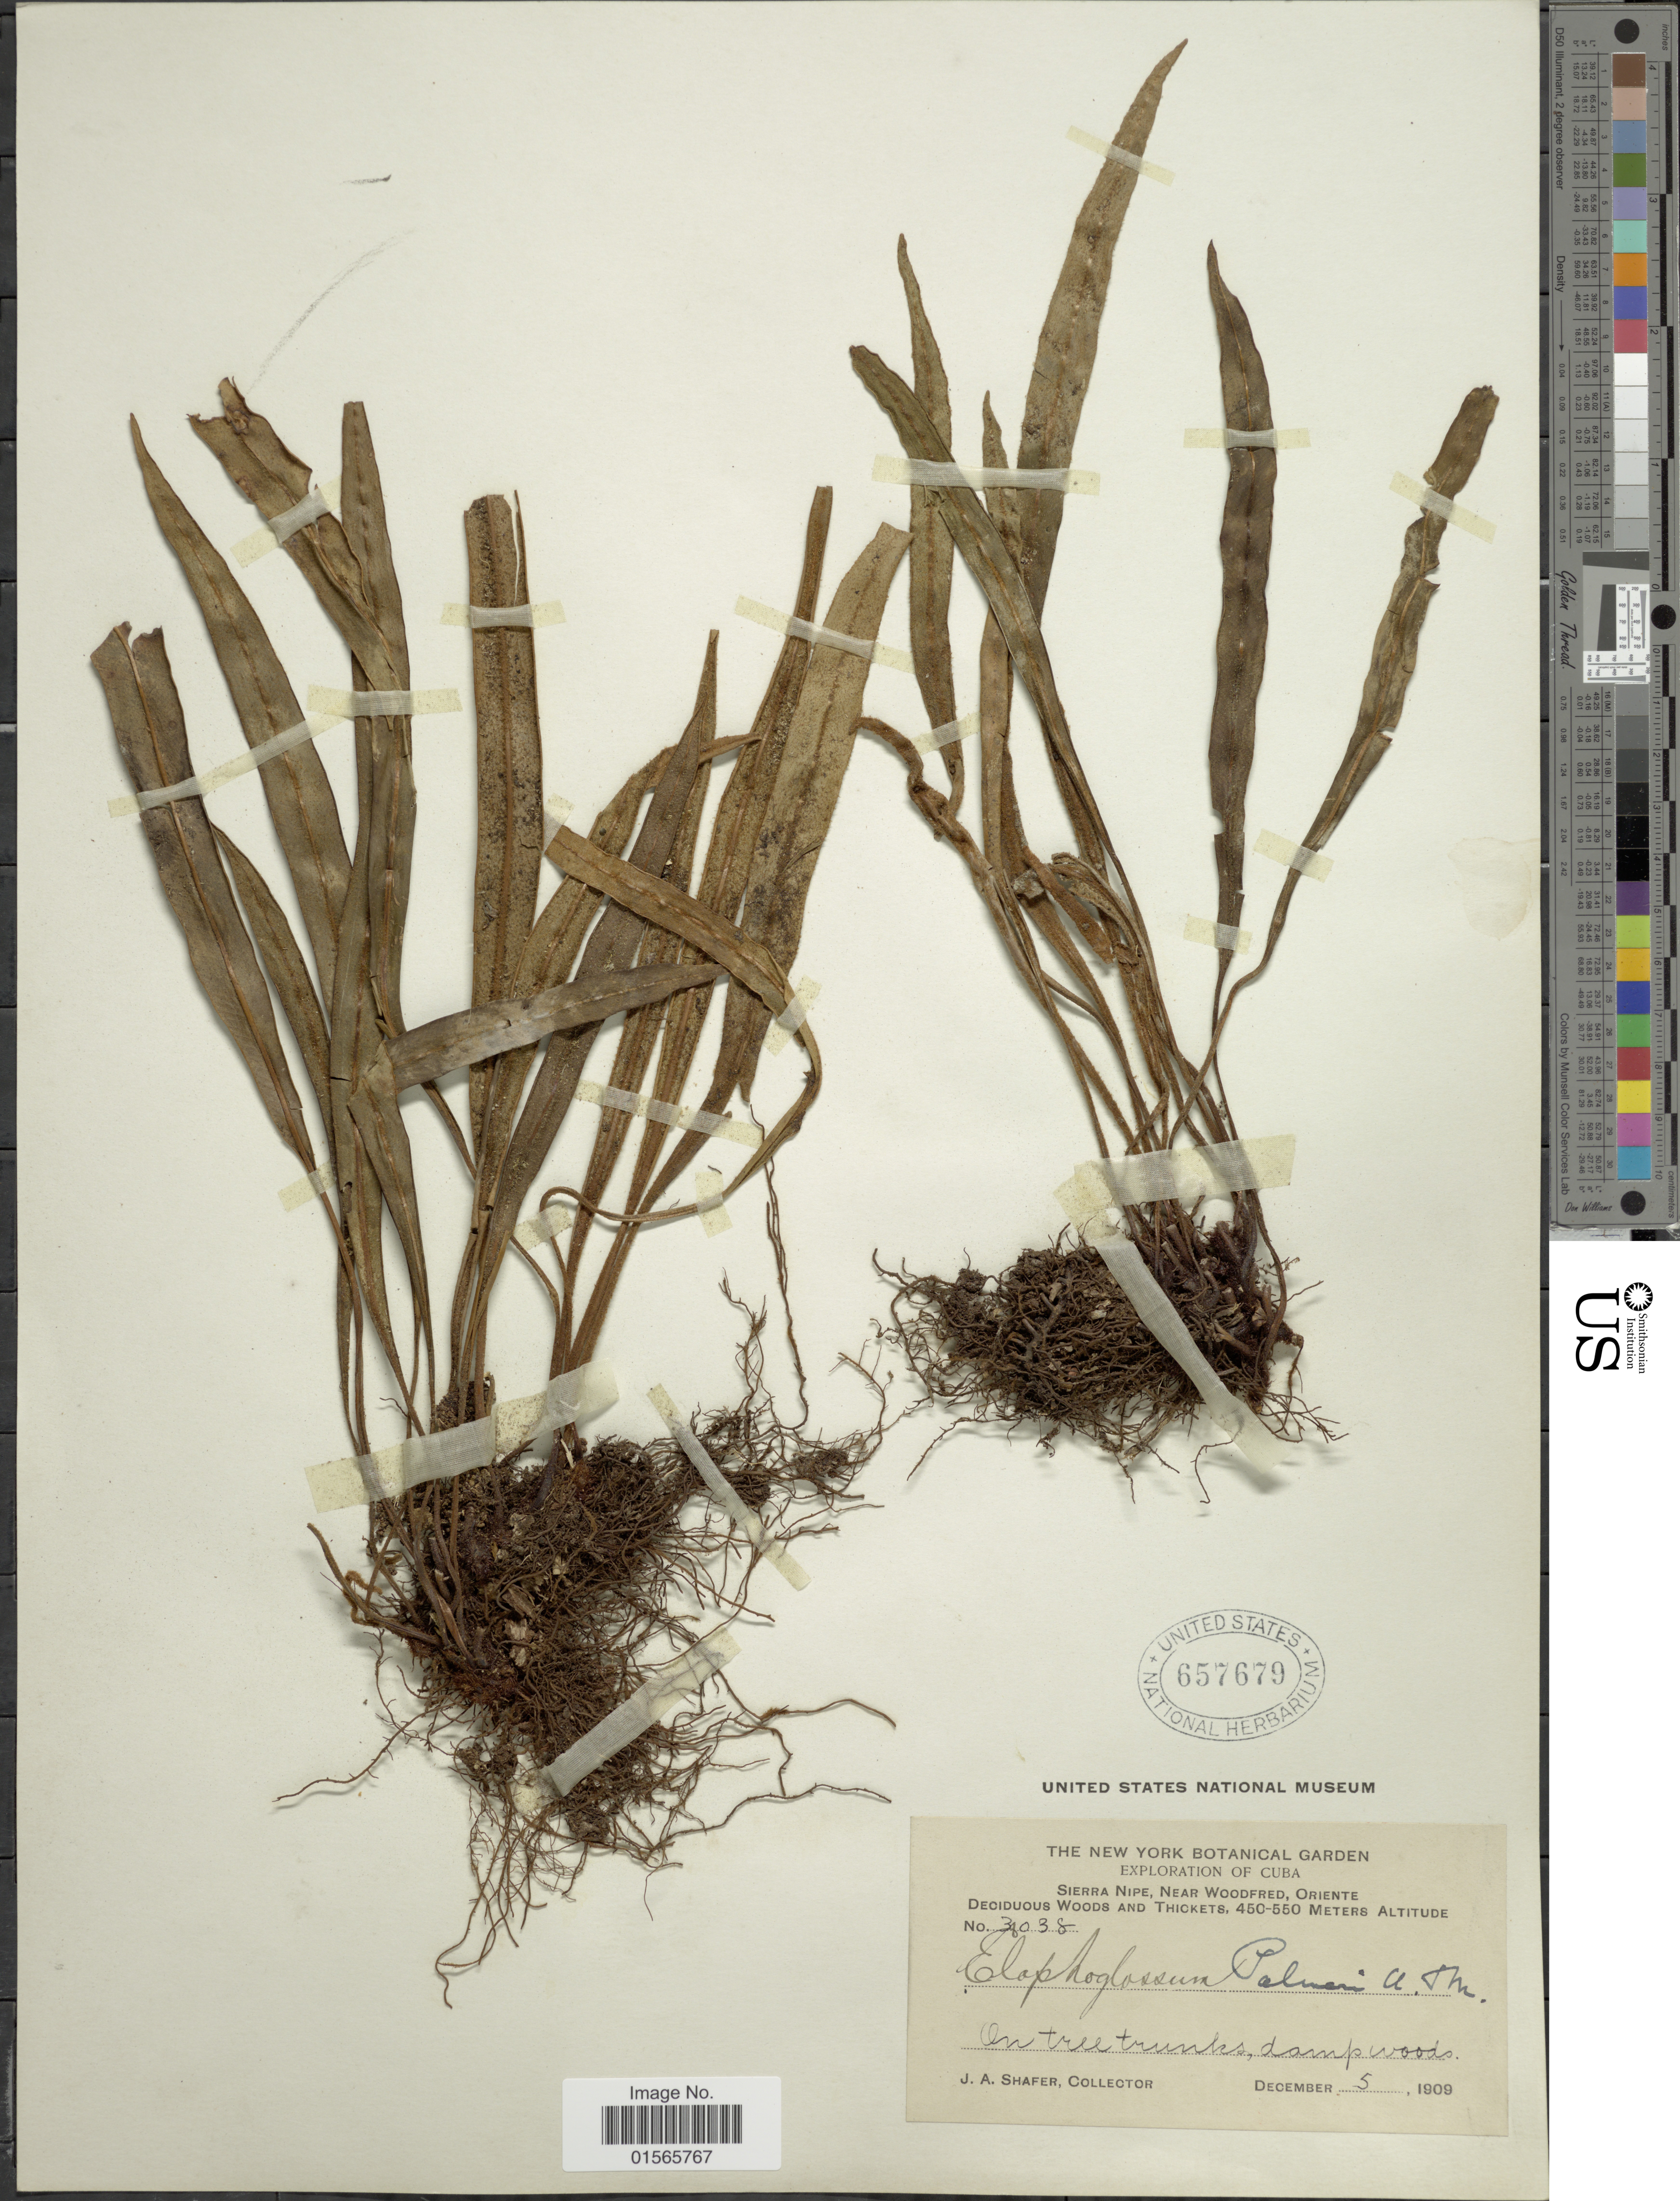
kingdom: Plantae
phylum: Tracheophyta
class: Polypodiopsida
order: Polypodiales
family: Dryopteridaceae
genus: Elaphoglossum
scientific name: Elaphoglossum palmeri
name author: Underw. & Maxon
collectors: J. A. Shafer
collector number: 3038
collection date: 1909-12-05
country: Cuba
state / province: Oriente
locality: Sierra Nipe, Near Woodfred, Deciduous and Thickets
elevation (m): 450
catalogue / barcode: US 657679